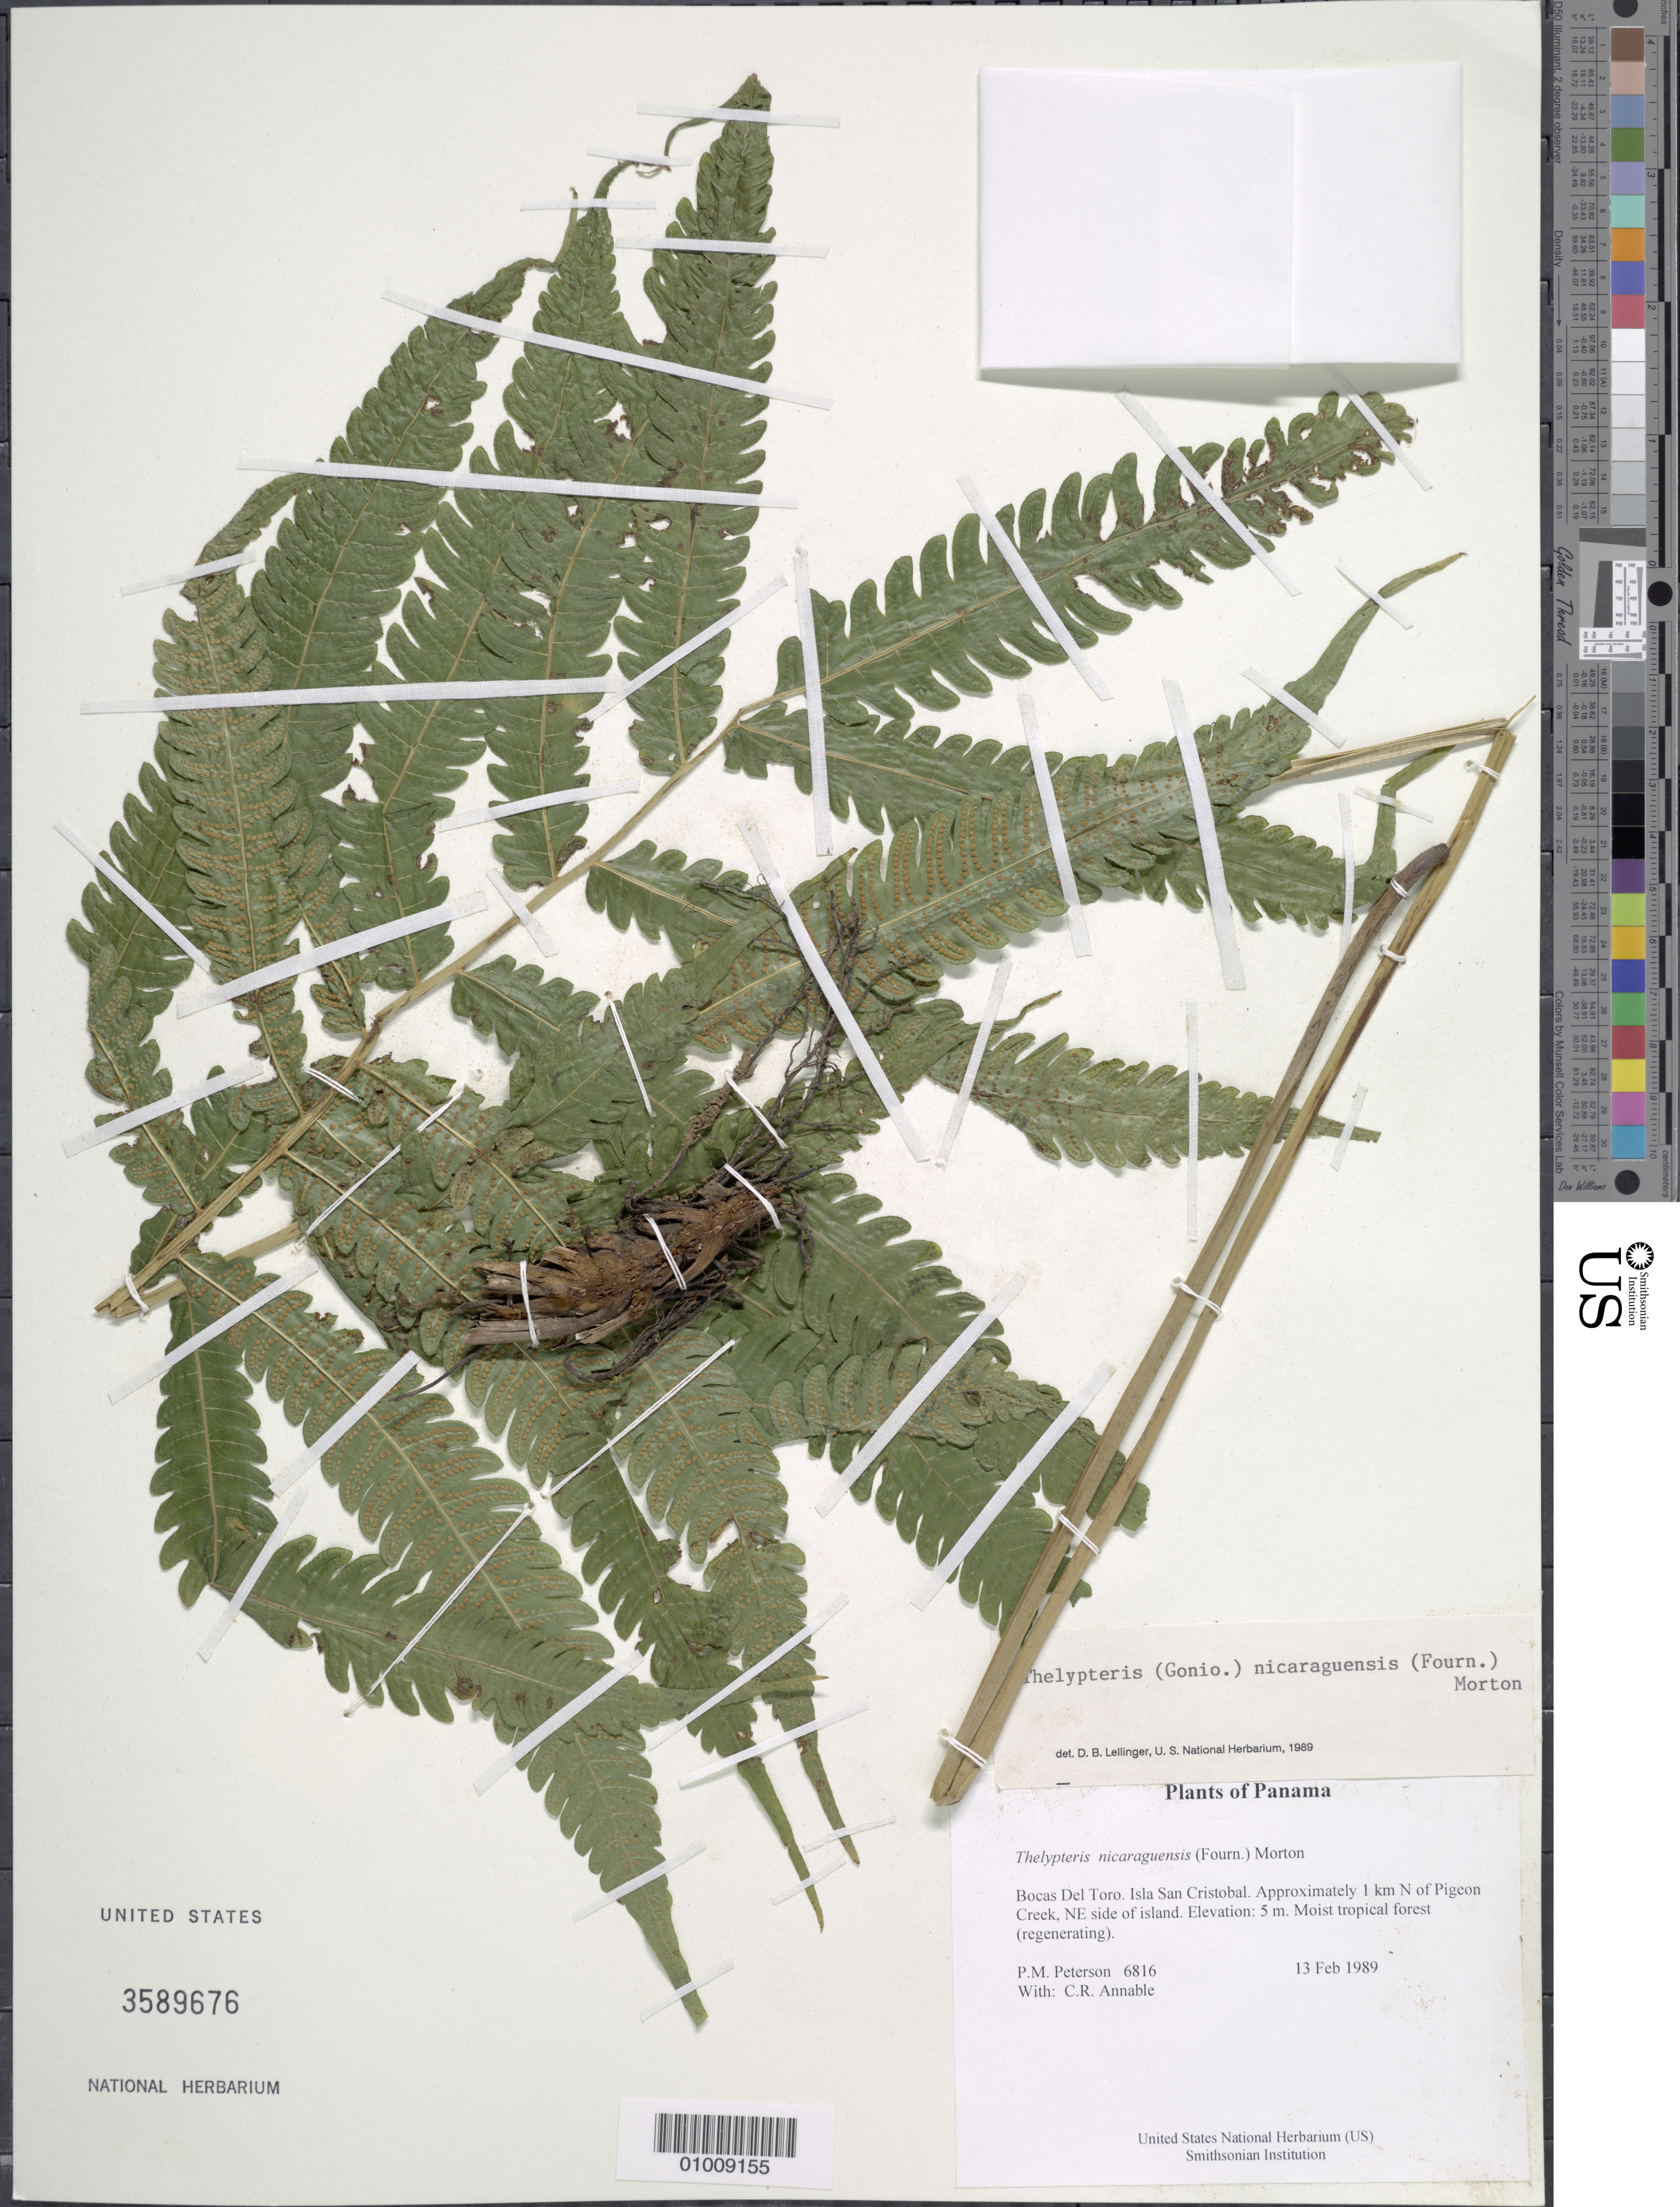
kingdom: Plantae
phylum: Tracheophyta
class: Polypodiopsida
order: Polypodiales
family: Thelypteridaceae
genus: Goniopteris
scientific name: Goniopteris nicaraguensis (C. Chr.) comb. nov., ined 2015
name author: (C. Chr.)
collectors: P. M. Peterson & C. R. Annable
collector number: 06816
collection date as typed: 13 Feb 1989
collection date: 1989-02-13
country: Panama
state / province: Bocas del Toro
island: San Cristobal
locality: Approximately 1 km N of Pigeon Creek, NE side of island.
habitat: Moist tropical forest (regenerating).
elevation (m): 5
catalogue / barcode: US 3589676